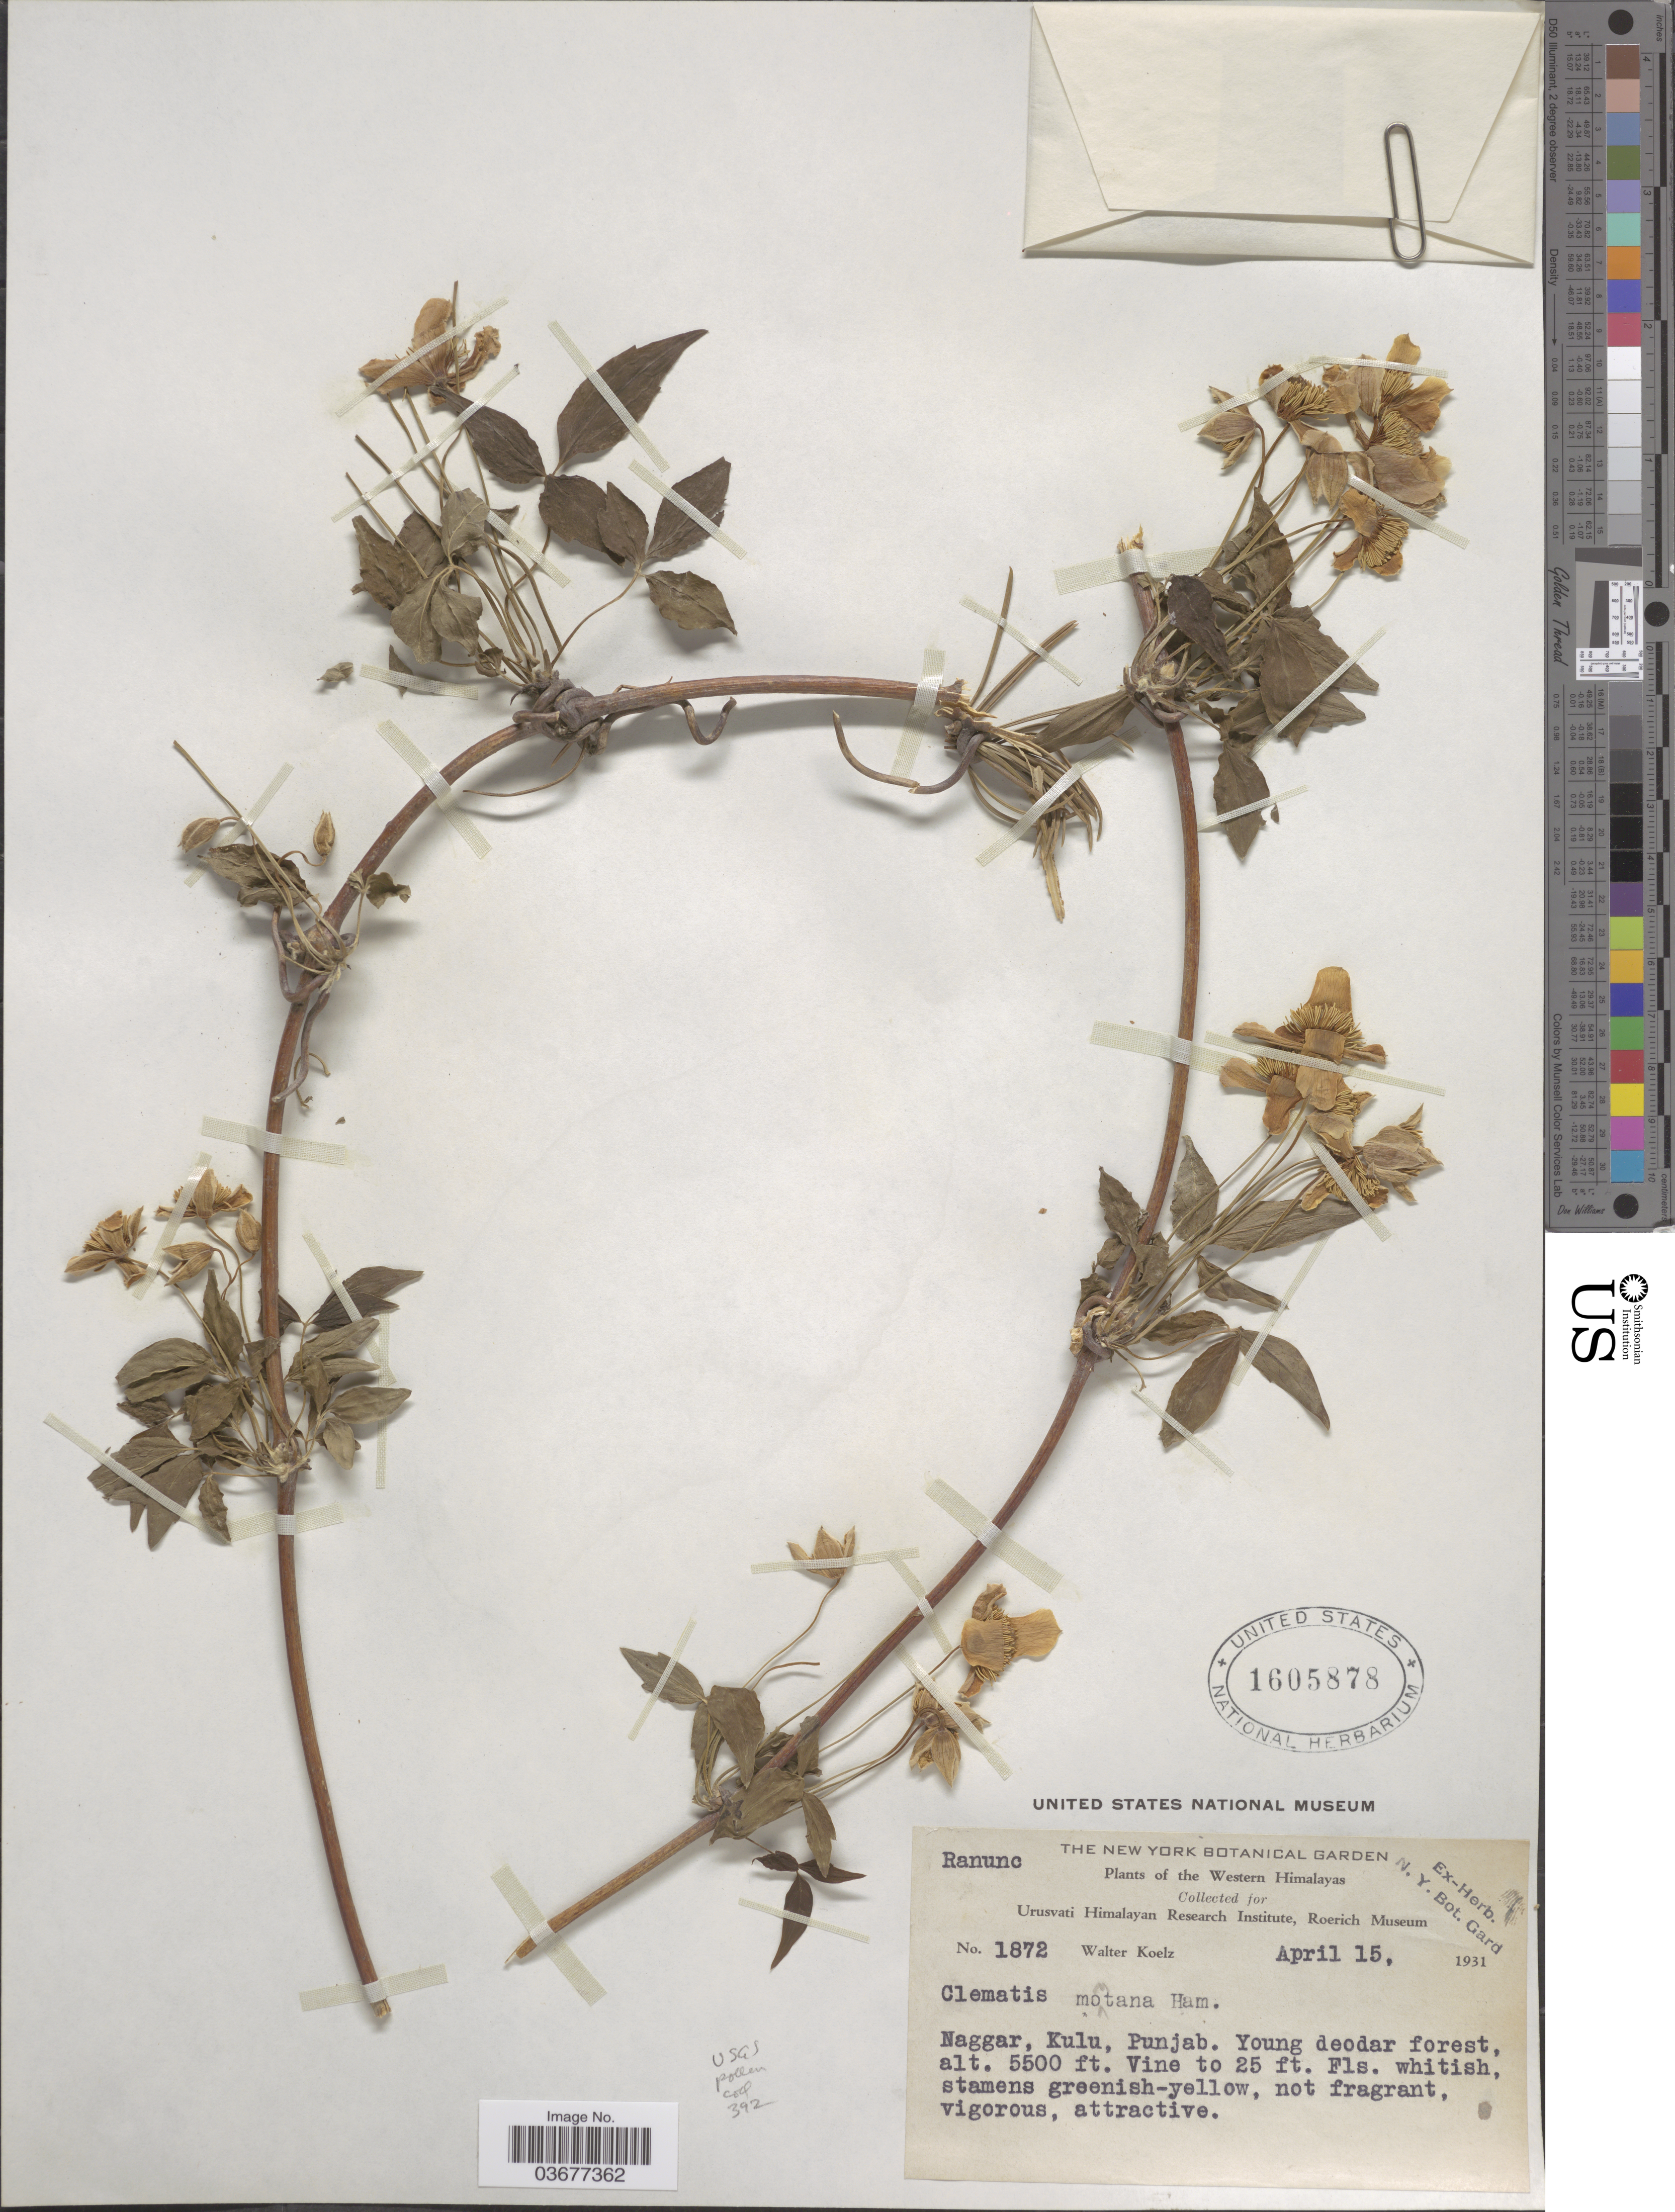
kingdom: Plantae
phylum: Tracheophyta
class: Magnoliopsida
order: Ranunculales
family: Ranunculaceae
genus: Clematis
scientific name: Clematis montana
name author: Buch.-Ham. ex DC.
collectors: W. N. Koelz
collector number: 1872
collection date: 1931-04-15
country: India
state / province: Punjab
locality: The Western Himalayas. Naggar, Kulu, Punjab. Young deodar forest.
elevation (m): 1676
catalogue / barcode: US 1605878